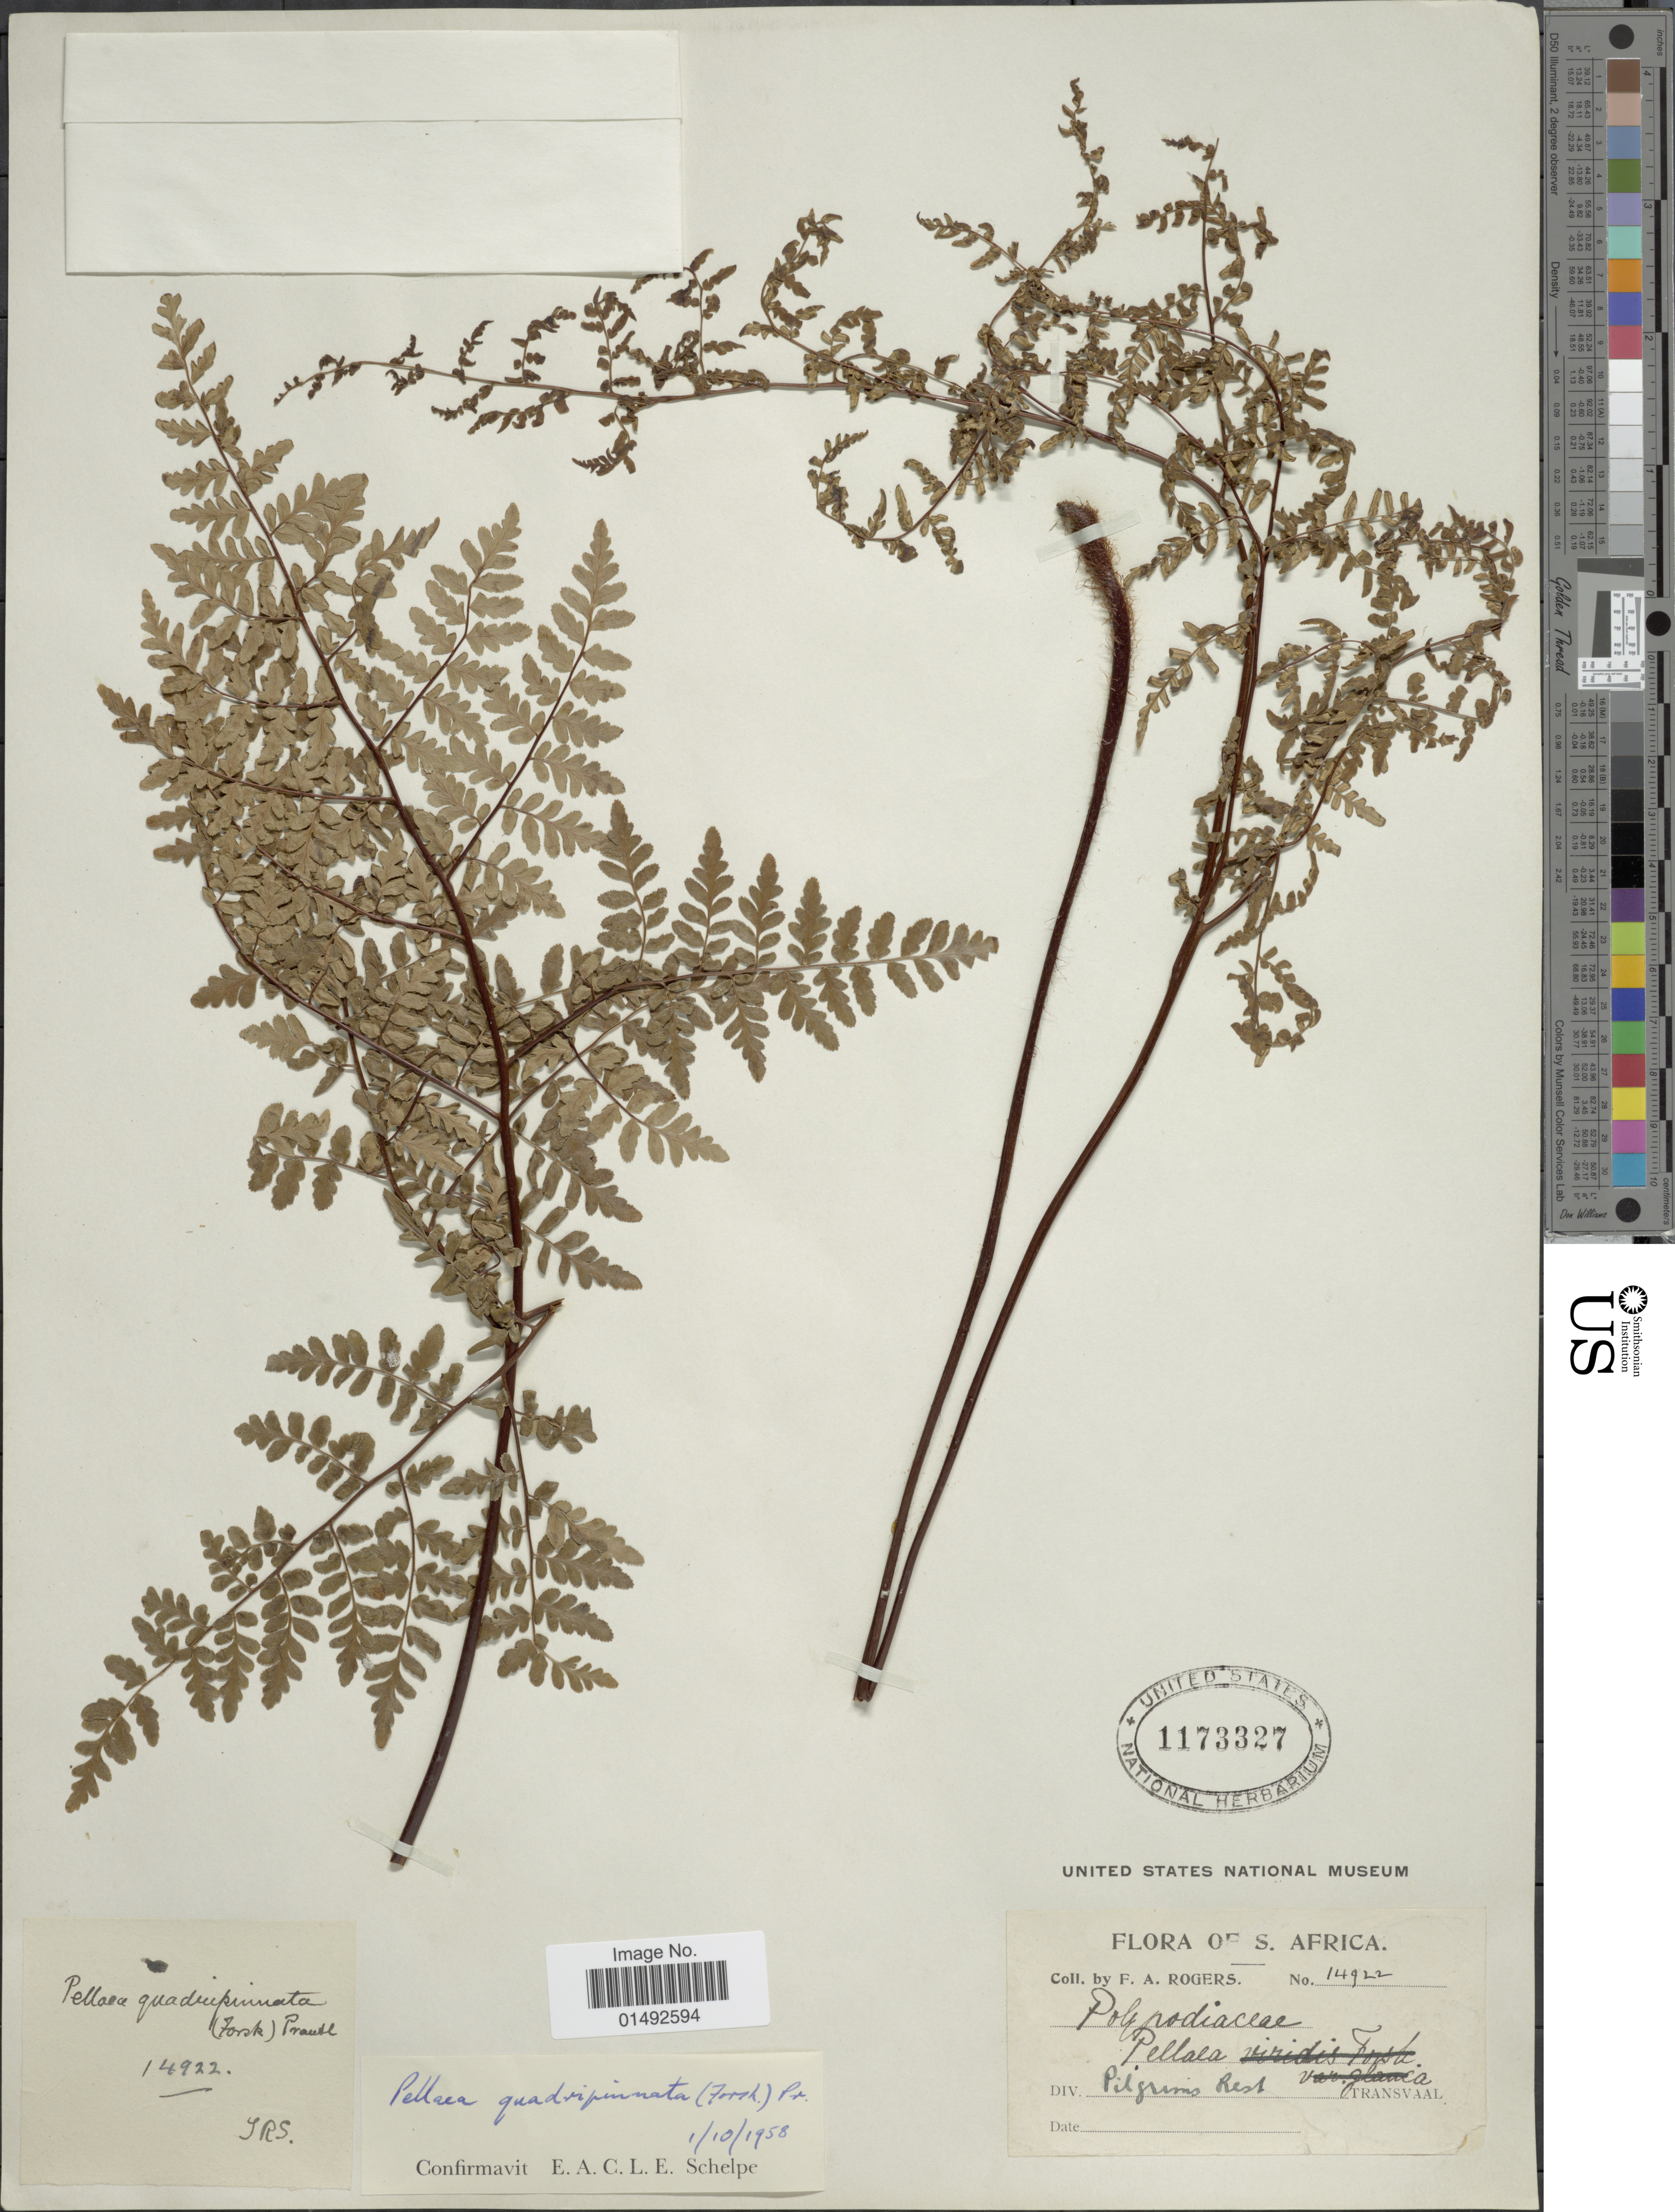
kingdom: Plantae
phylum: Tracheophyta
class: Polypodiopsida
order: Polypodiales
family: Pteridaceae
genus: Pellaea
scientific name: Pellaea quadripinnata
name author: (Forssk.) Prantl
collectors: F. A. Rogers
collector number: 14922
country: South Africa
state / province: Mpumalanga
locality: Div. Pilgrims Rest, Transvaal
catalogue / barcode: US 1173327